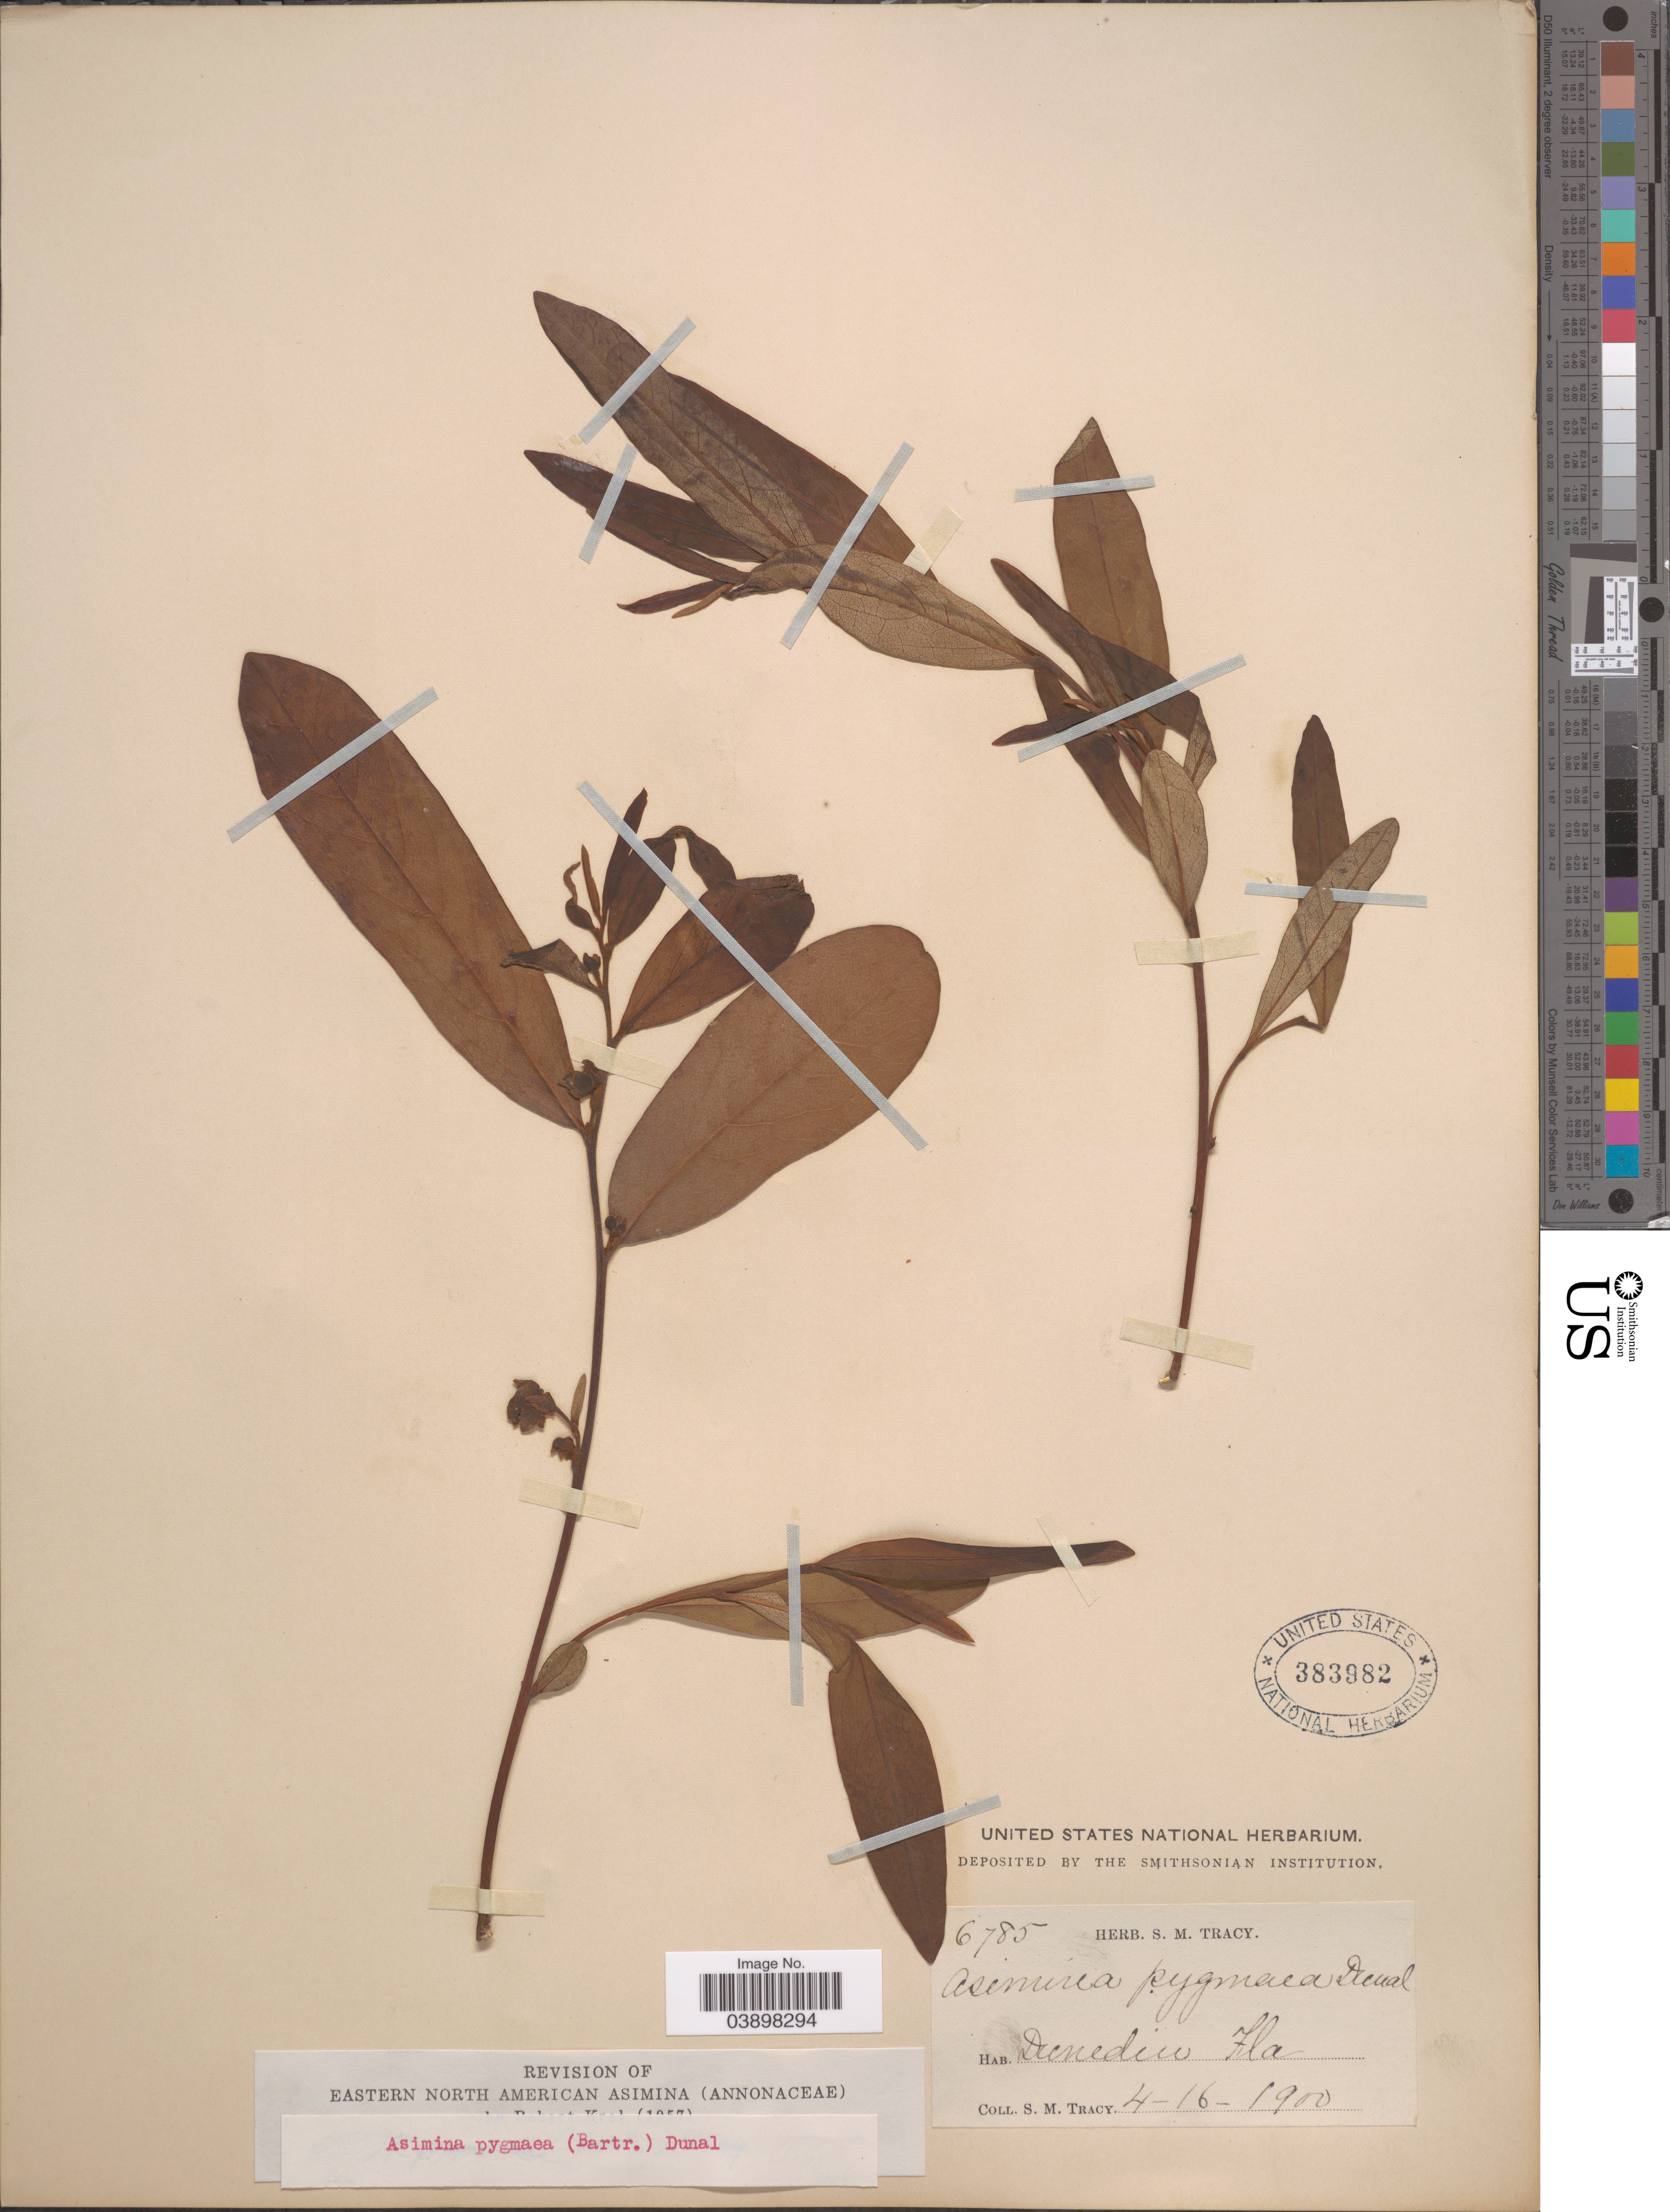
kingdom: Plantae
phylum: Tracheophyta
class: Magnoliopsida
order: Magnoliales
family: Annonaceae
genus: Asimina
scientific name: Asimina pygmaea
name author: Dunal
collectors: S. M. Tracy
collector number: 6785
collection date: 1900-04-16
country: United States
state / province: Florida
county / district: Pinellas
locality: Dunedin.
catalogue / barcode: US 383982